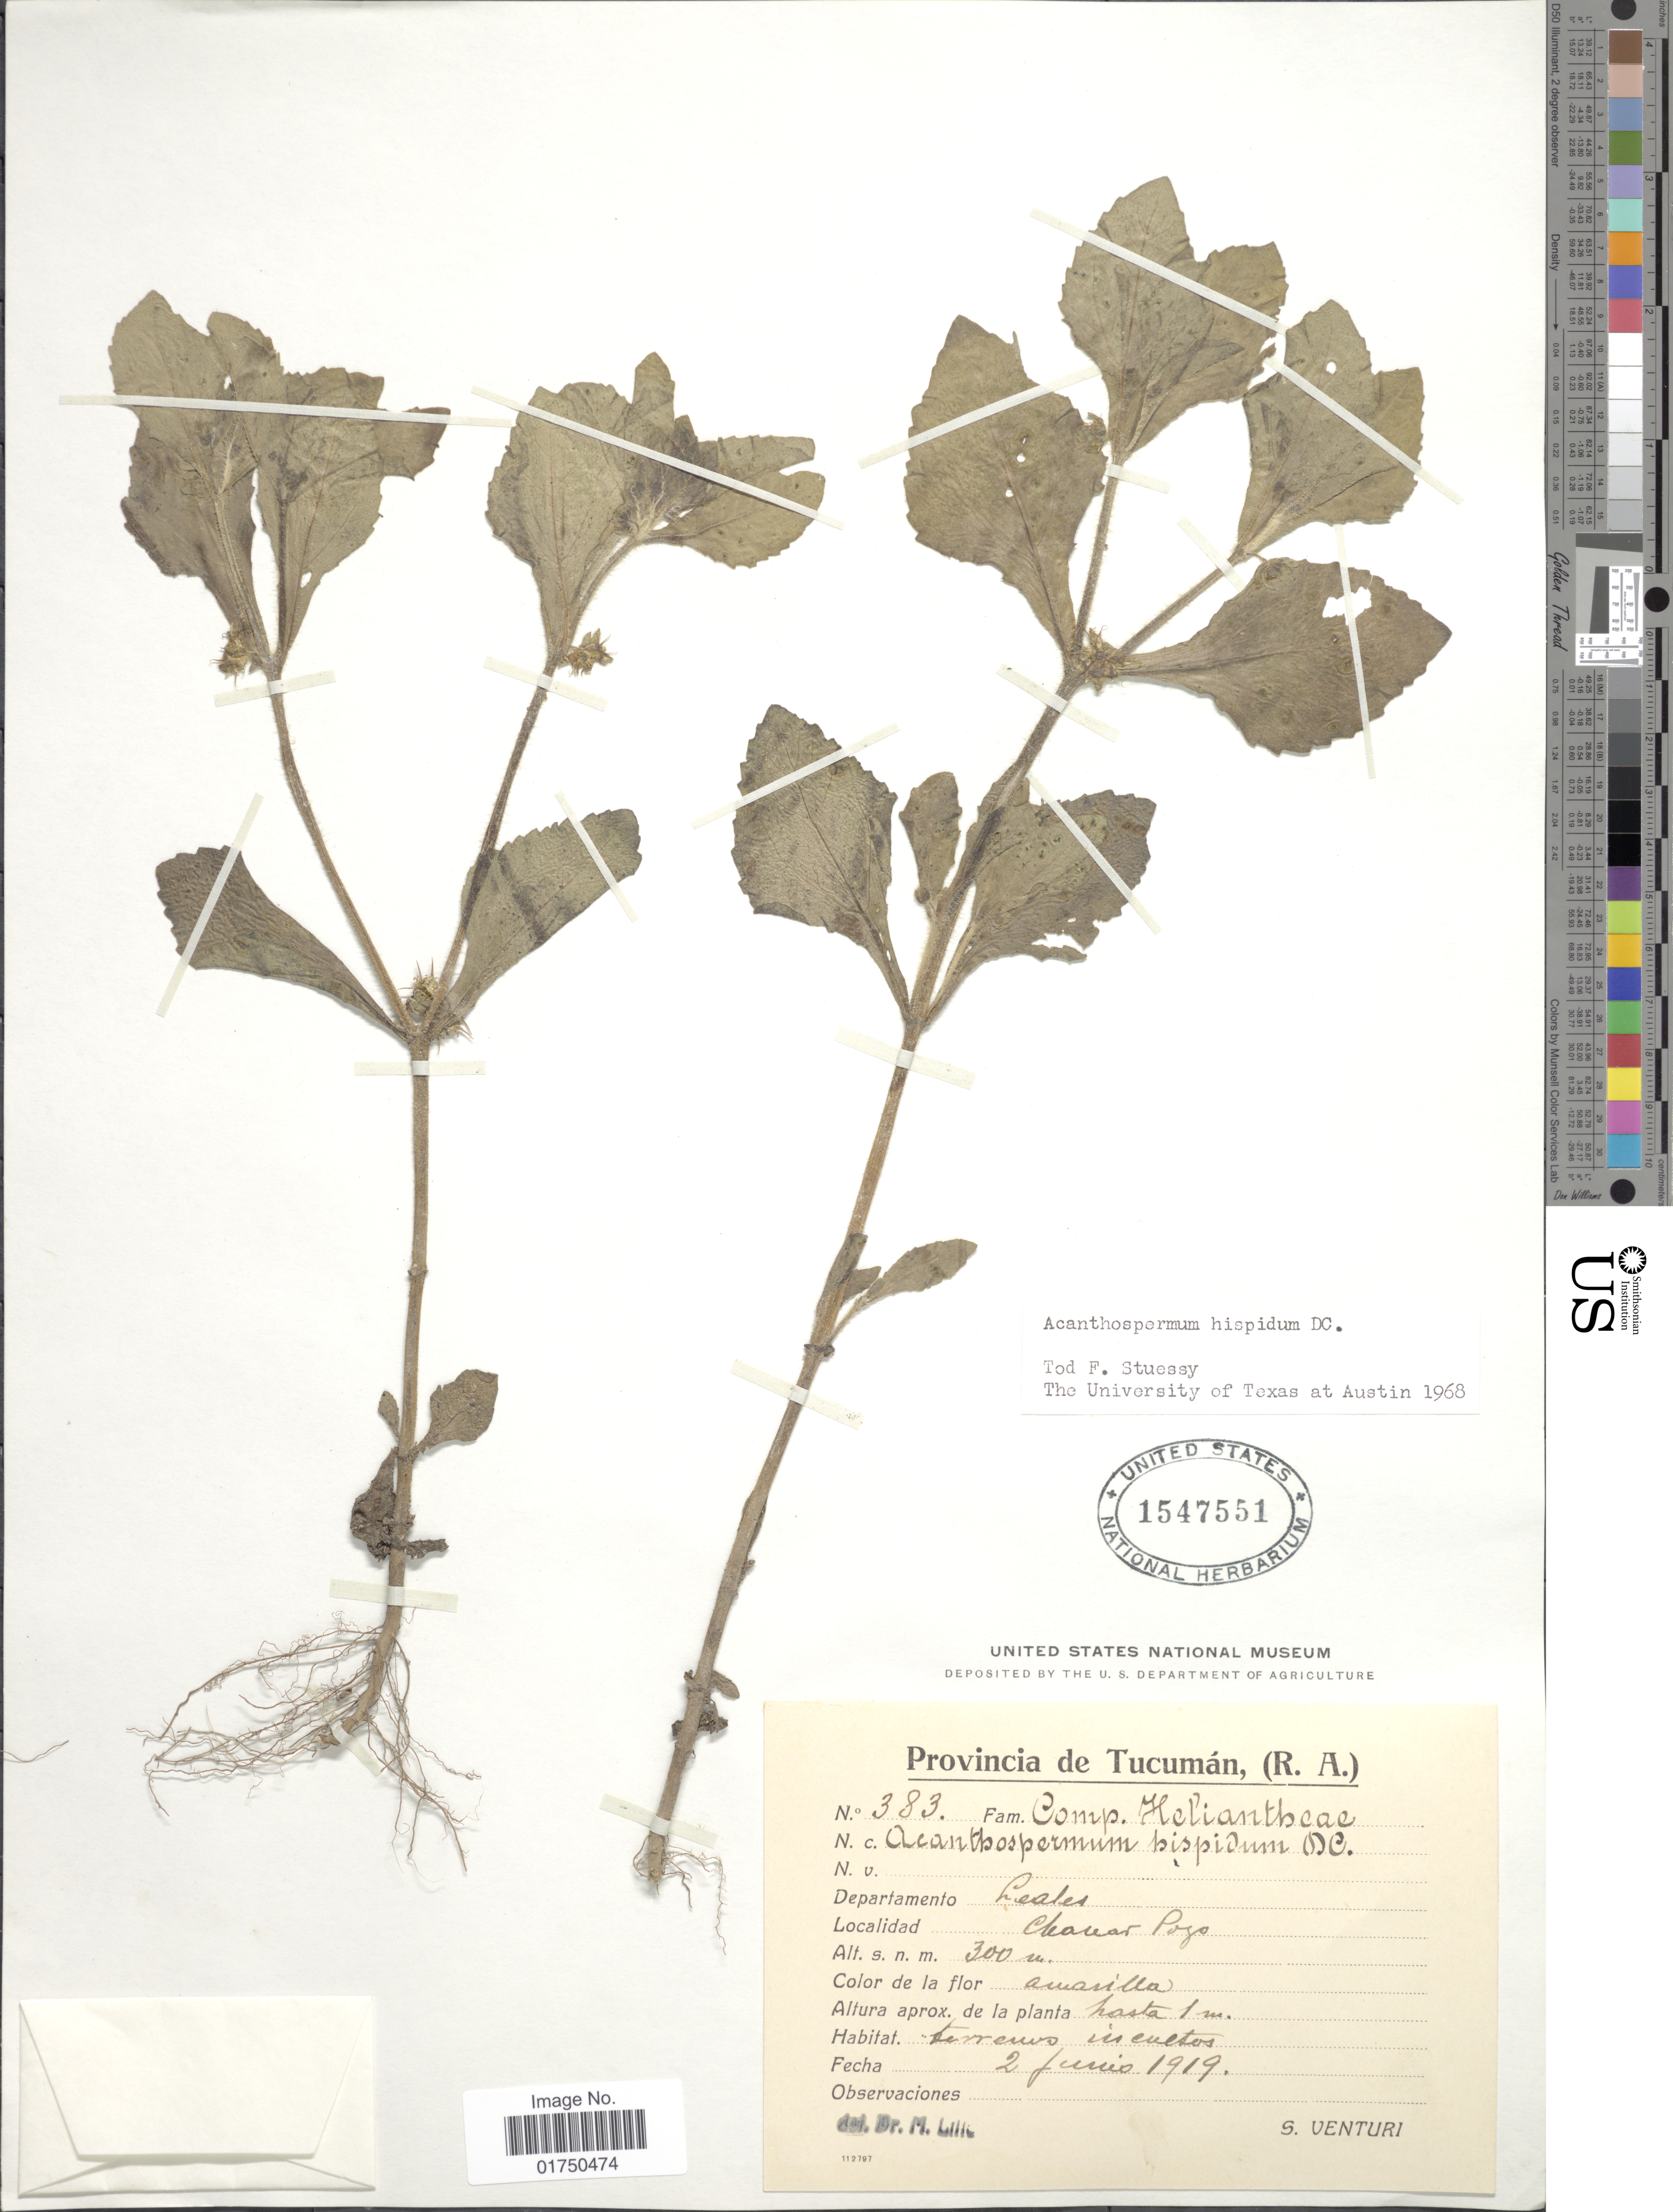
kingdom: Plantae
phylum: Tracheophyta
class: Magnoliopsida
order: Asterales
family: Asteraceae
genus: Acanthospermum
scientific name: Acanthospermum hispidum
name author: DC.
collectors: S. Venturi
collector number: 383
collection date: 1919-06-02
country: Argentina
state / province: Tucumán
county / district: Leales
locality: Chañar Pozo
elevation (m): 300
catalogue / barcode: US 1547551